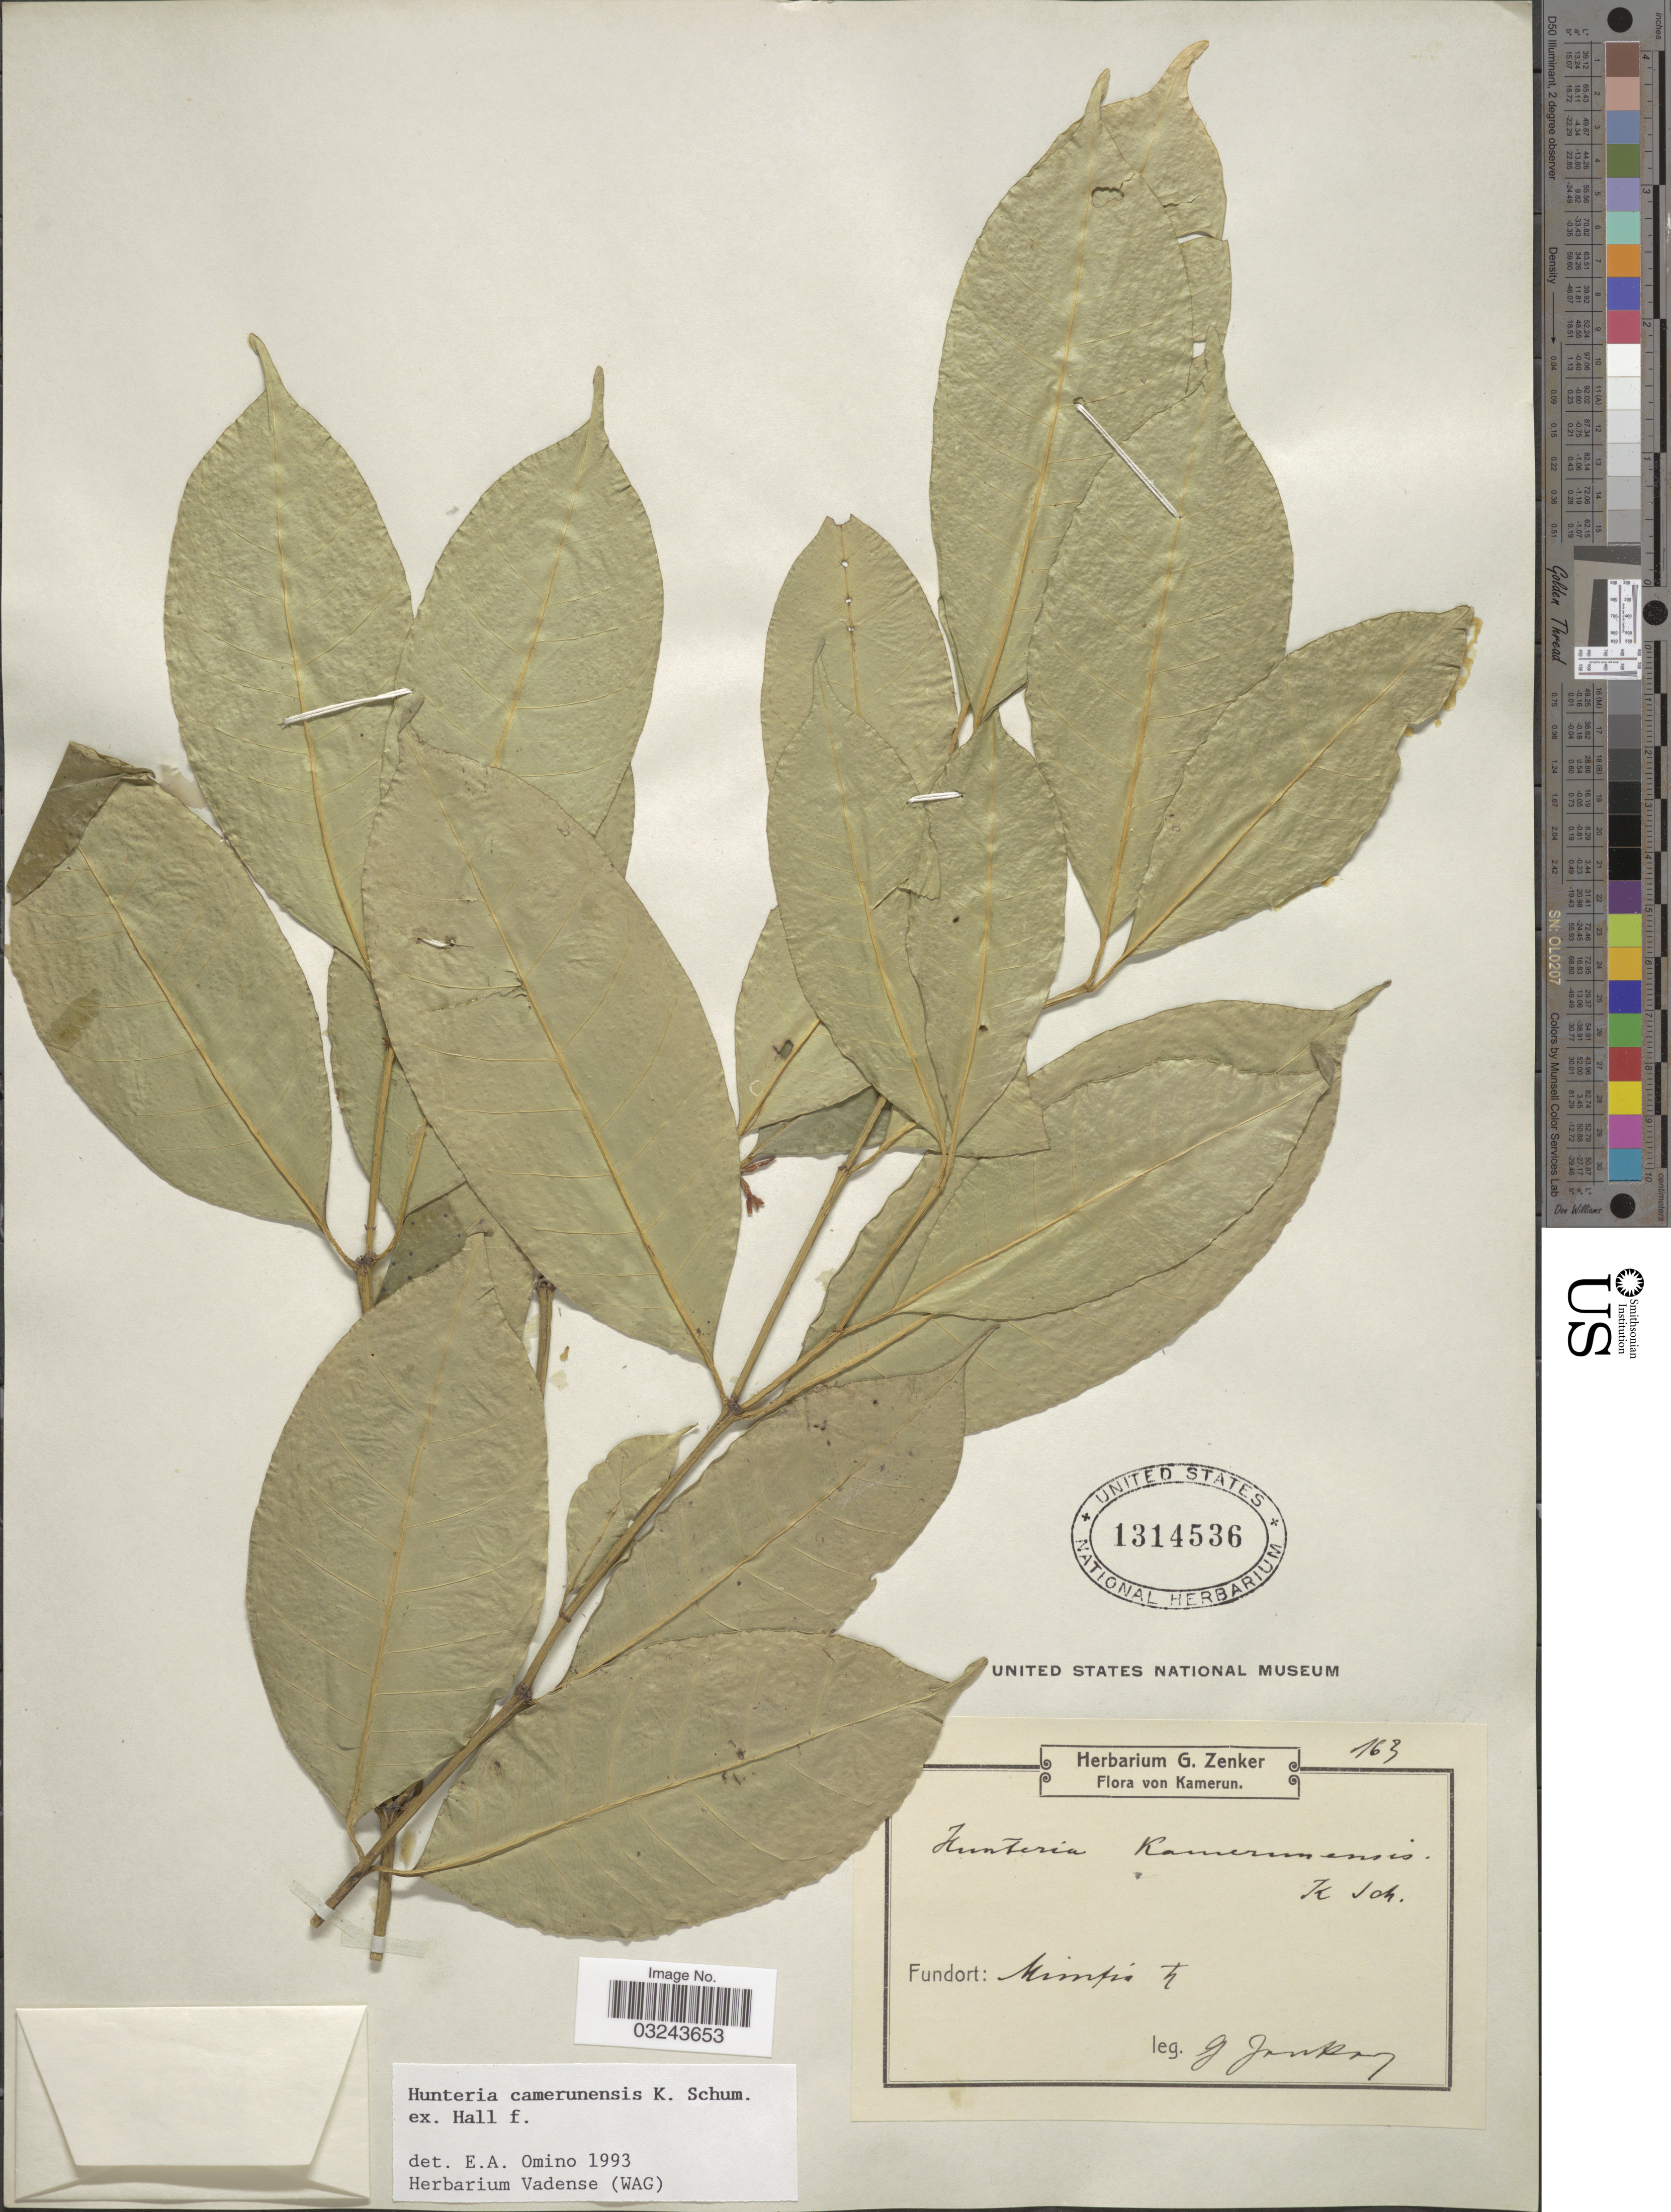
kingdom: Plantae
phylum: Tracheophyta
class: Magnoliopsida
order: Gentianales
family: Apocynaceae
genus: Hunteria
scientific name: Hunteria camerunensis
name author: K. Schum. ex Hallier f.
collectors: G. A. Zenker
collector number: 163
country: Cameroon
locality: Bipindi.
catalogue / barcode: US 1314536